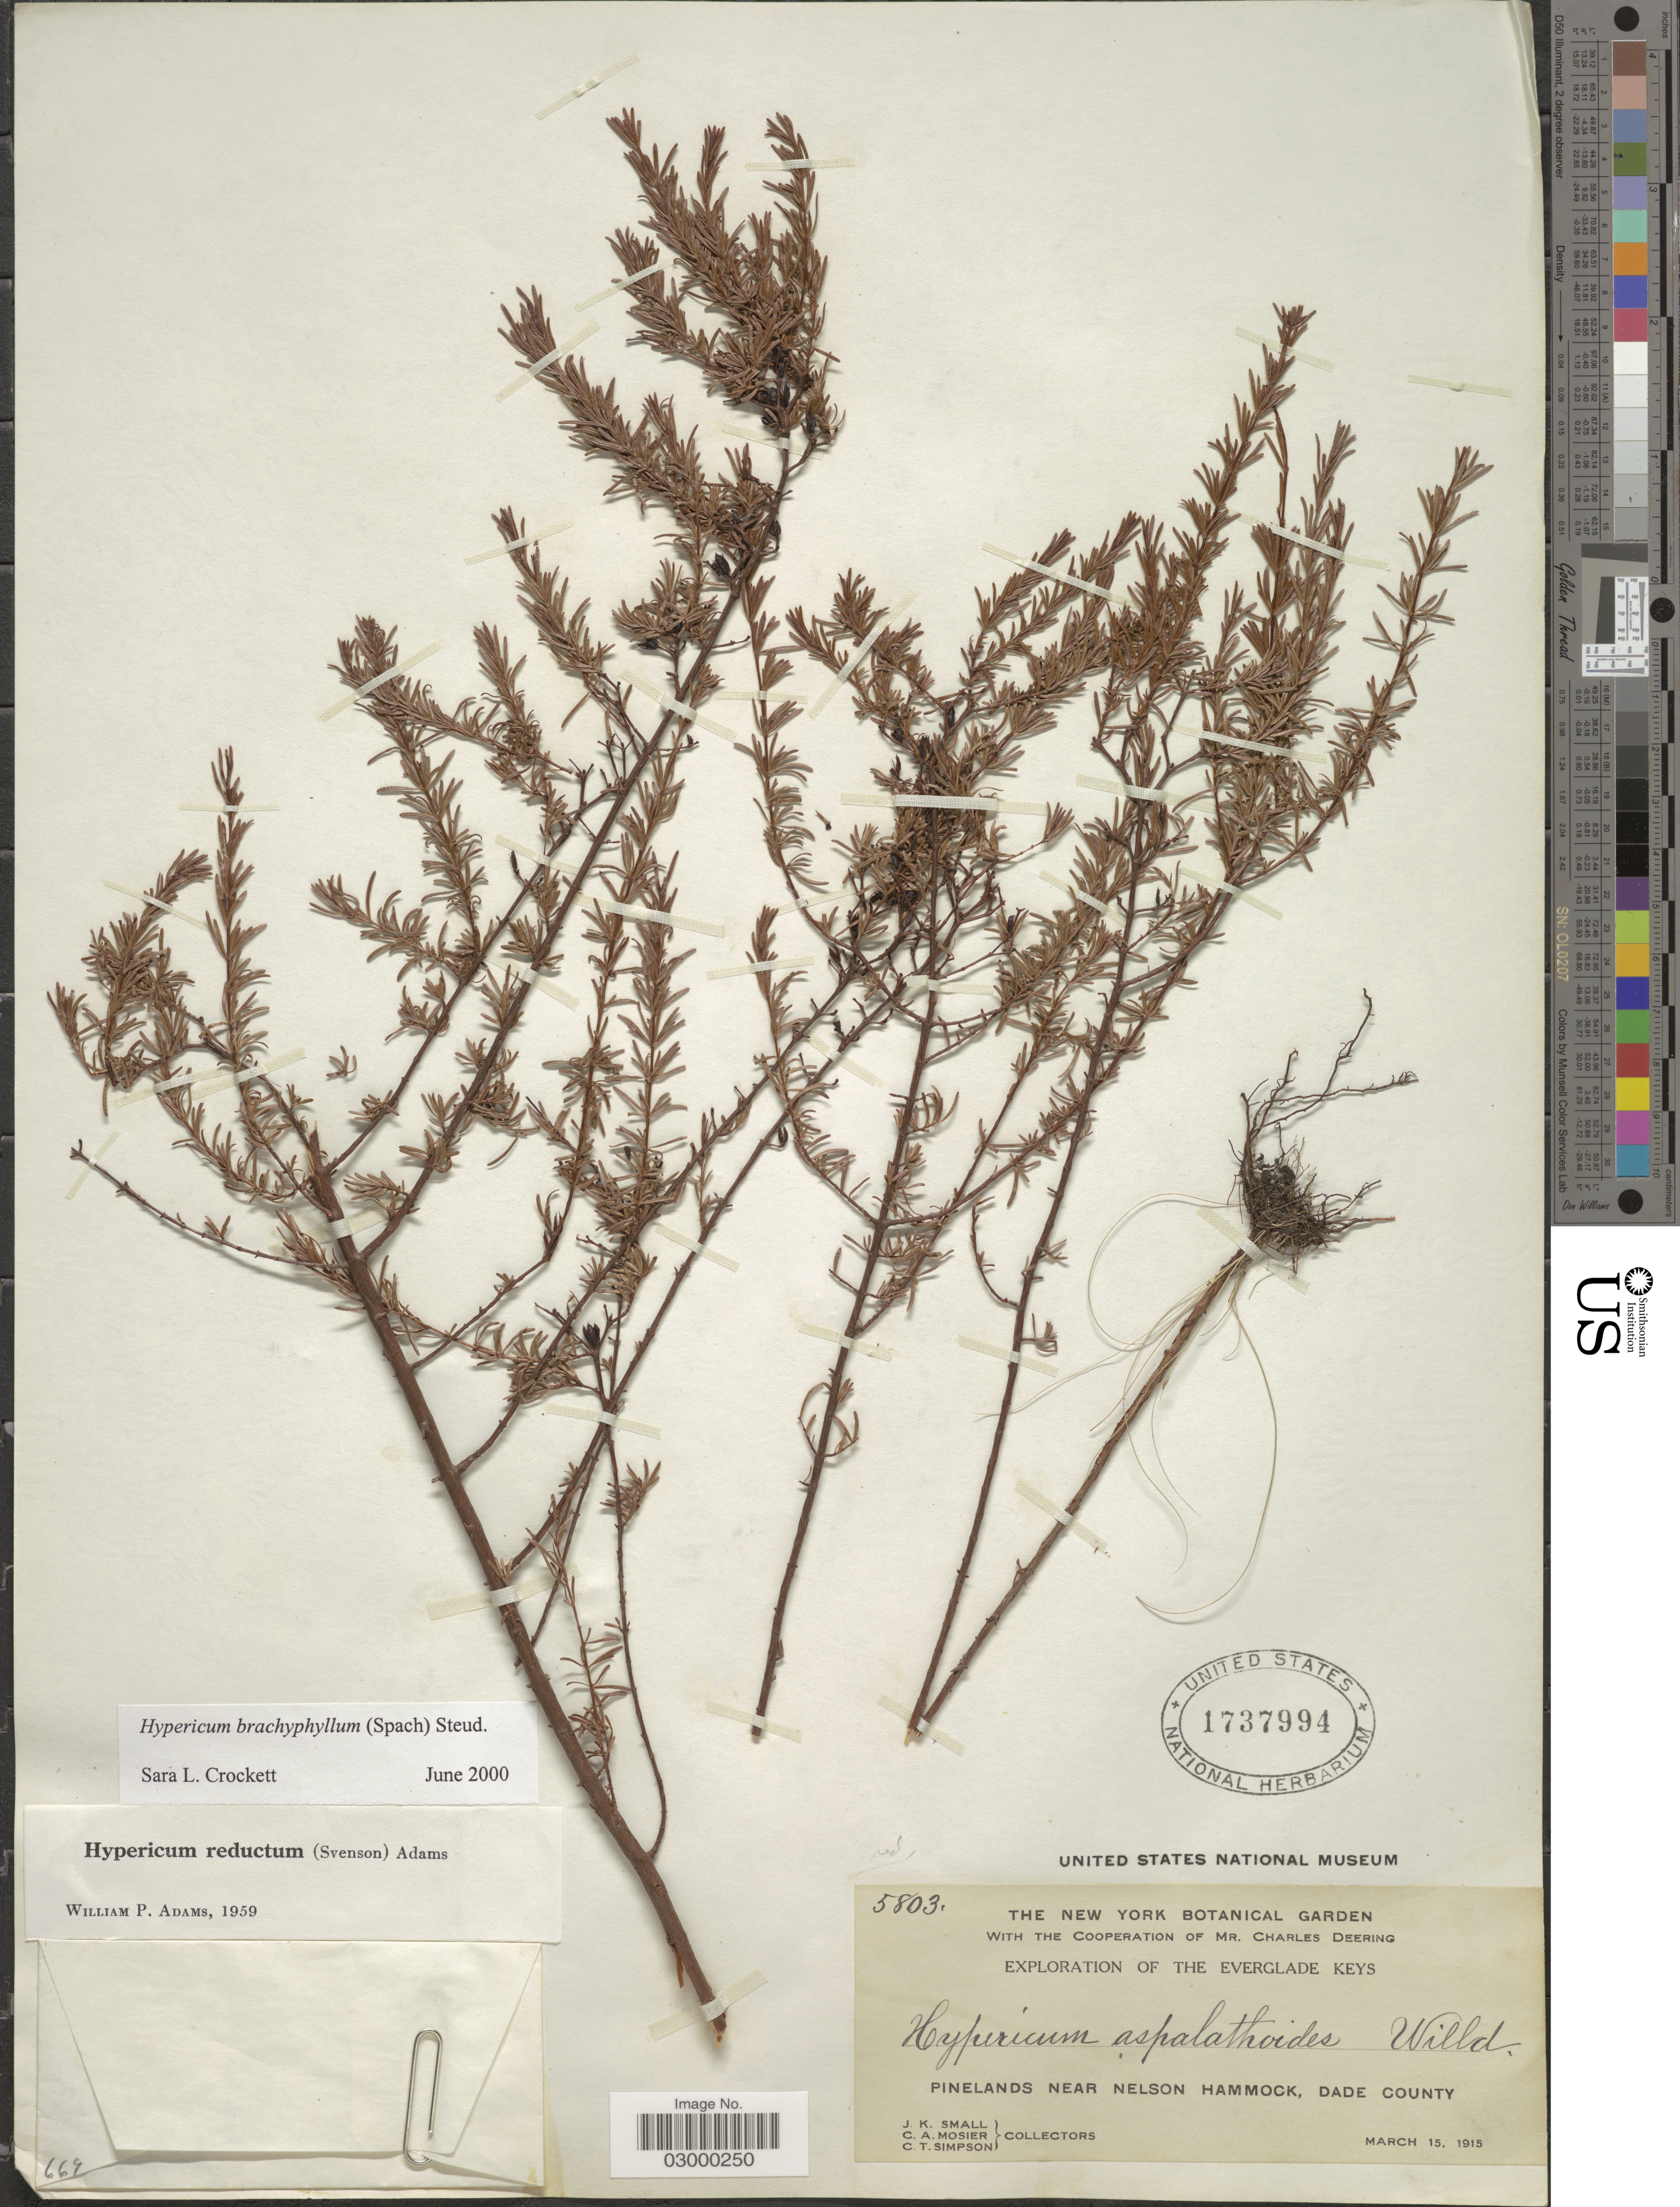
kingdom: Plantae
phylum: Tracheophyta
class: Magnoliopsida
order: Malpighiales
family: Hypericaceae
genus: Hypericum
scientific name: Hypericum brachyphyllum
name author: (Spach) Steud.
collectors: J. K. Small, C. A. Mosier & C. T. Simpson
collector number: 5803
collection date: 1915-03-15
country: United States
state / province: Florida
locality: The Everglade Keys, Pinelands near Nelson Hammock, Dade County.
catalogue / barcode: US 1737994